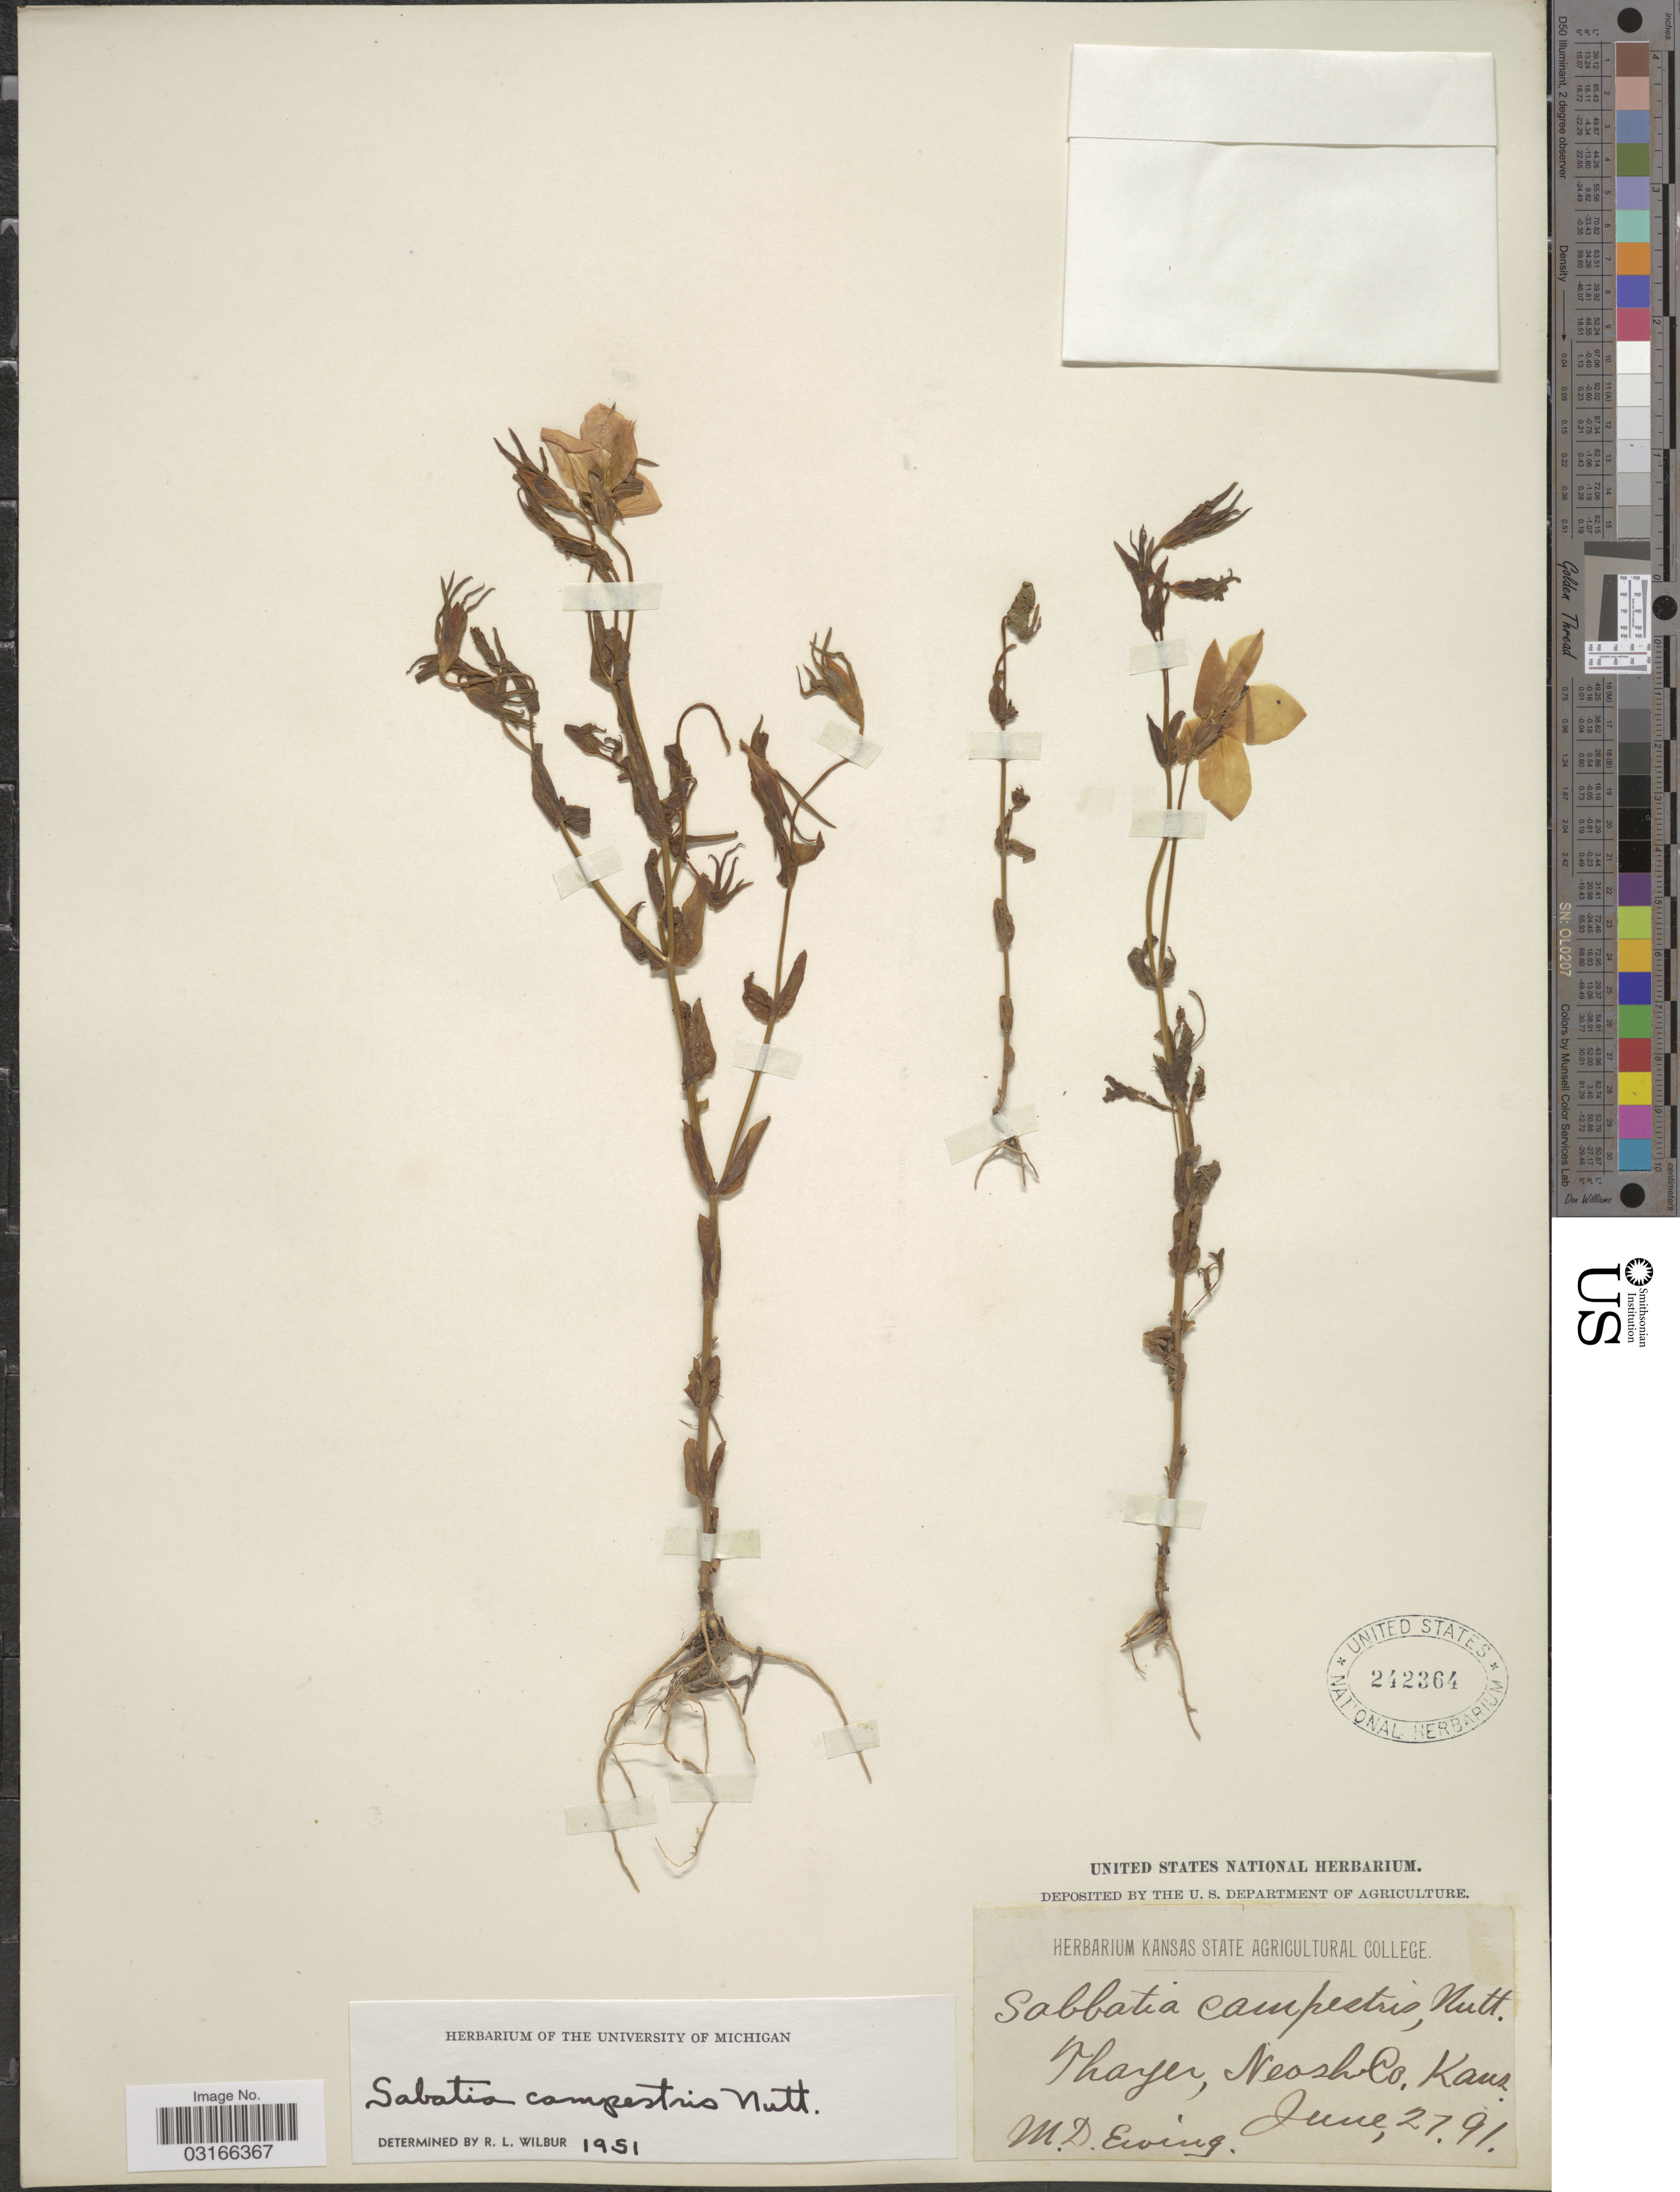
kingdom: Plantae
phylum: Tracheophyta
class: Magnoliopsida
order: Gentianales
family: Gentianaceae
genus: Sabatia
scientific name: Sabatia campestris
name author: Nutt.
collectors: M. Ewing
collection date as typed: Transcribed d/m/y: 27/6/91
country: United States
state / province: Kansas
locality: Thayer, Neosho Co. Kans.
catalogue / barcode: US 242364